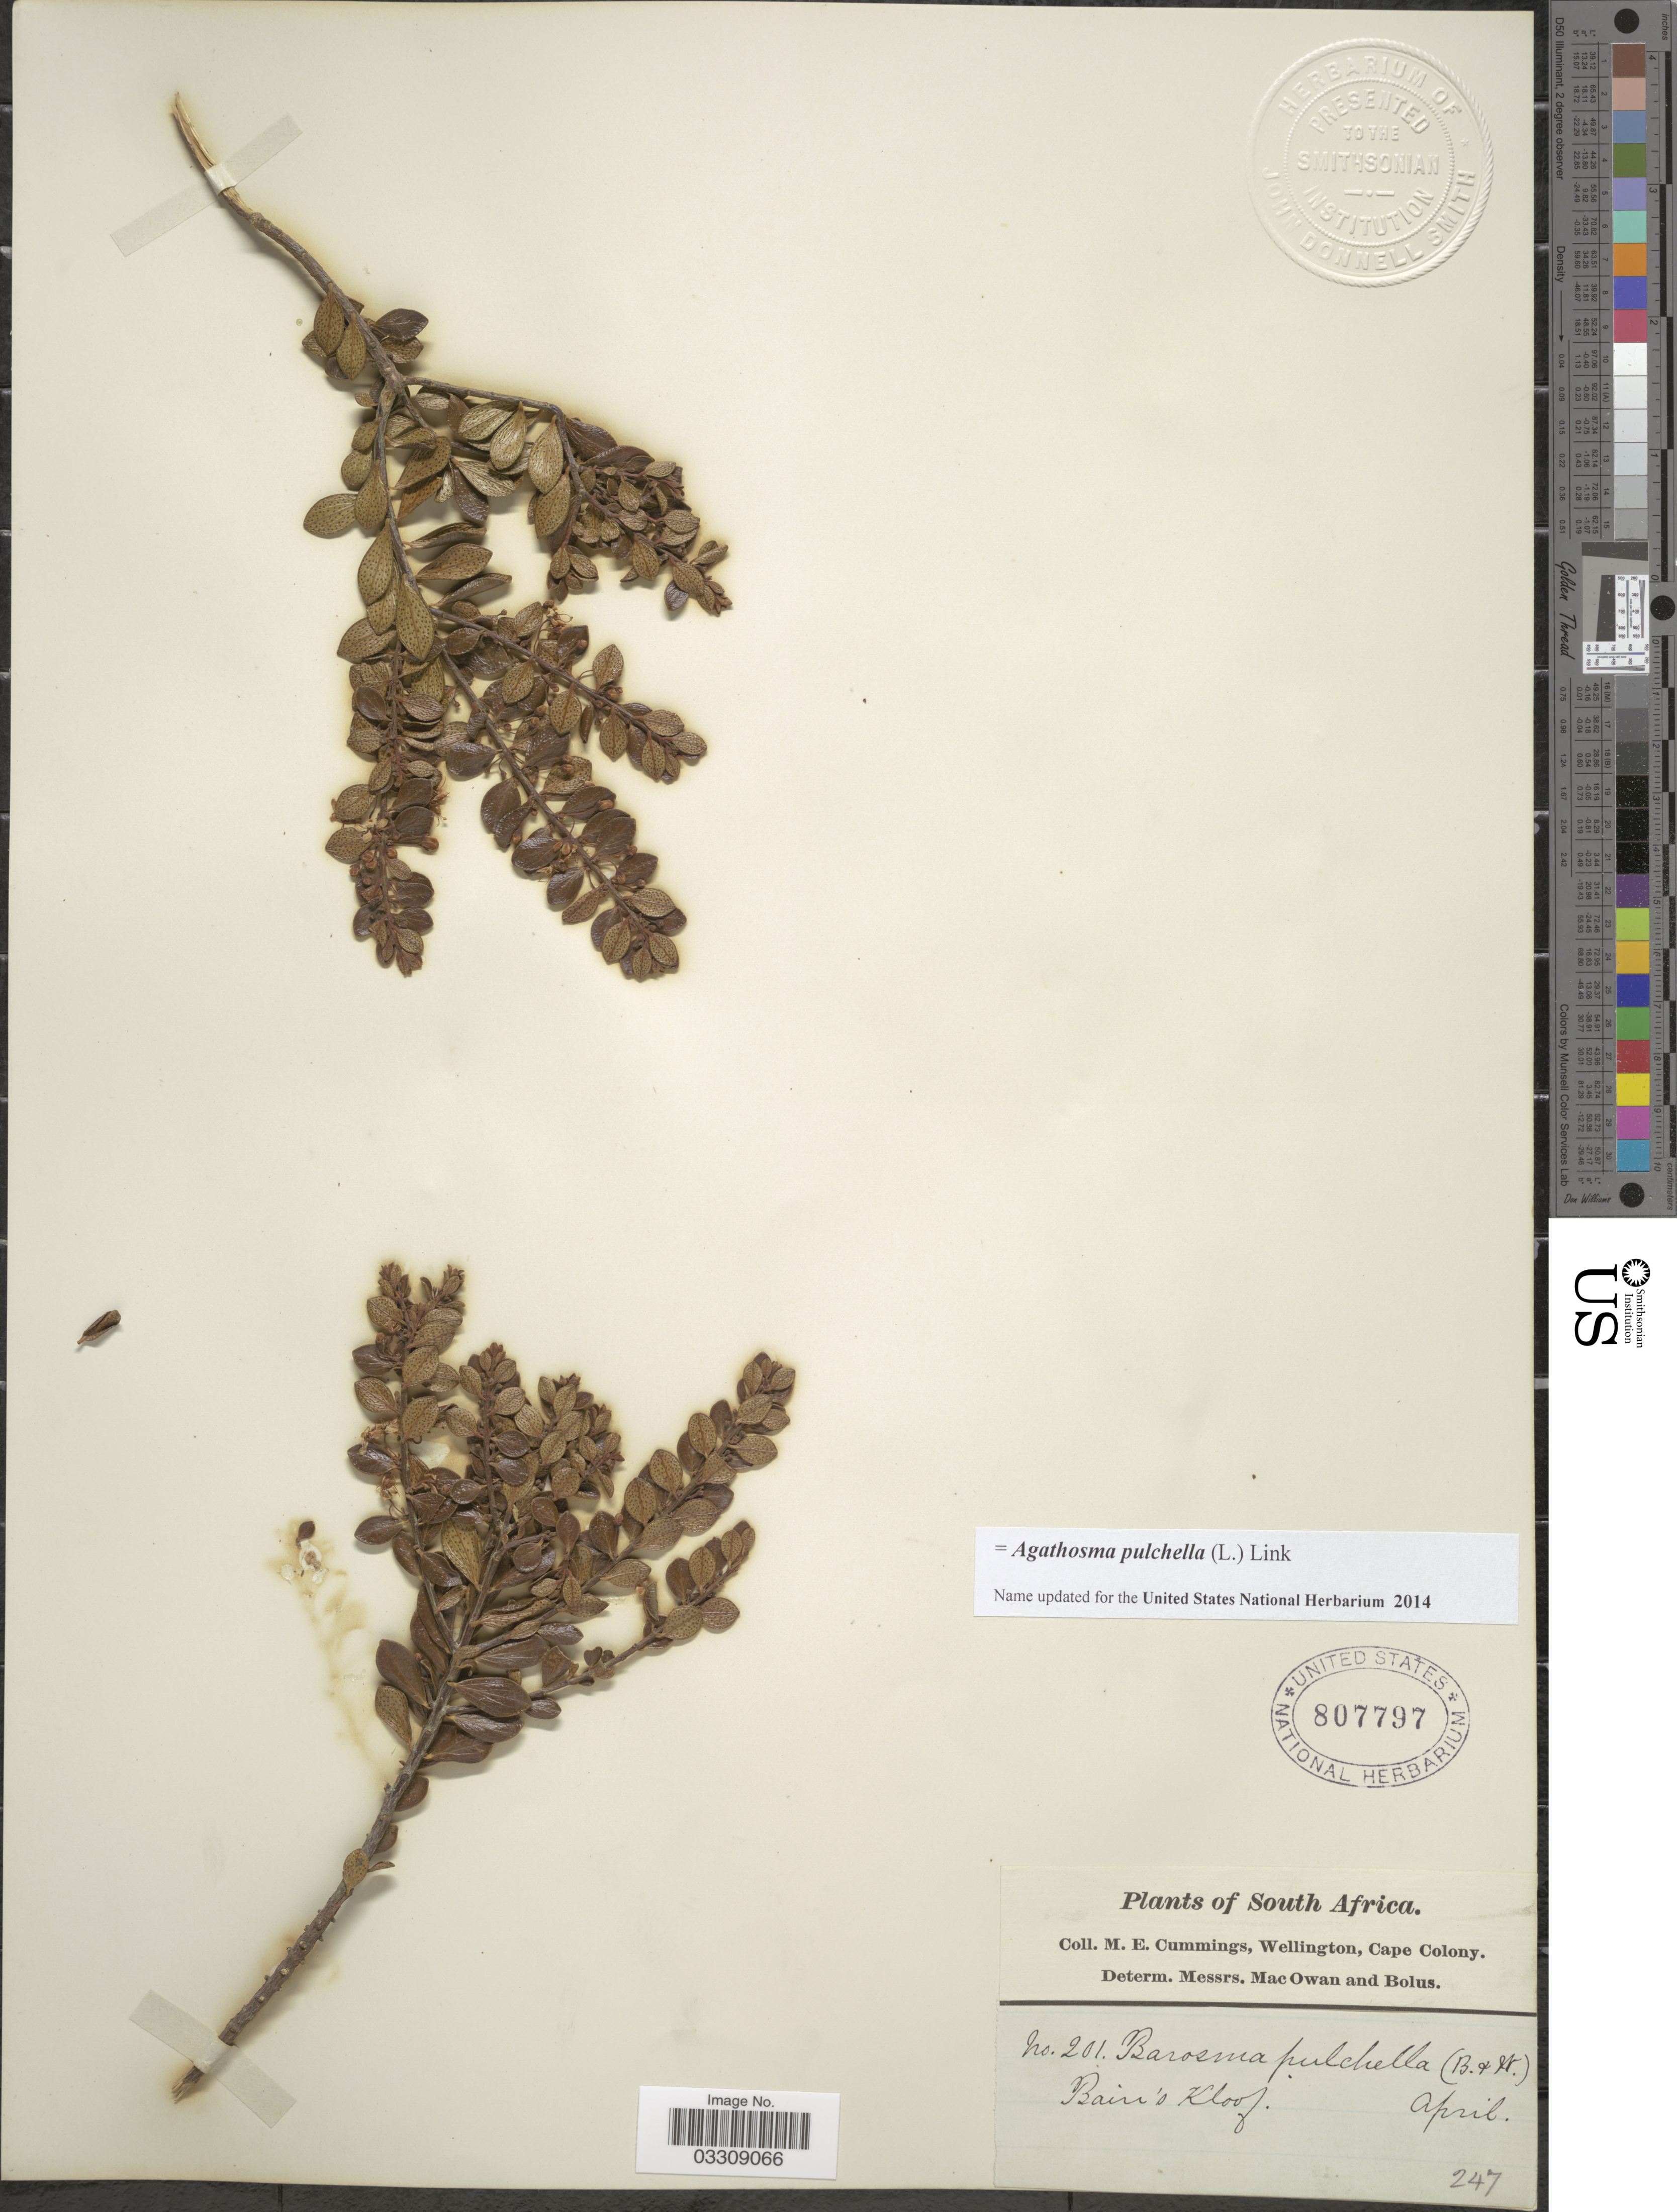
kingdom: Plantae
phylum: Tracheophyta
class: Magnoliopsida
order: Sapindales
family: Rutaceae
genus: Agathosma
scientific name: Agathosma pulchella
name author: (L.) Link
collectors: M. E. Cummings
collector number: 201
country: South Africa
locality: Bain's Kloof.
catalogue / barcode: US 807797